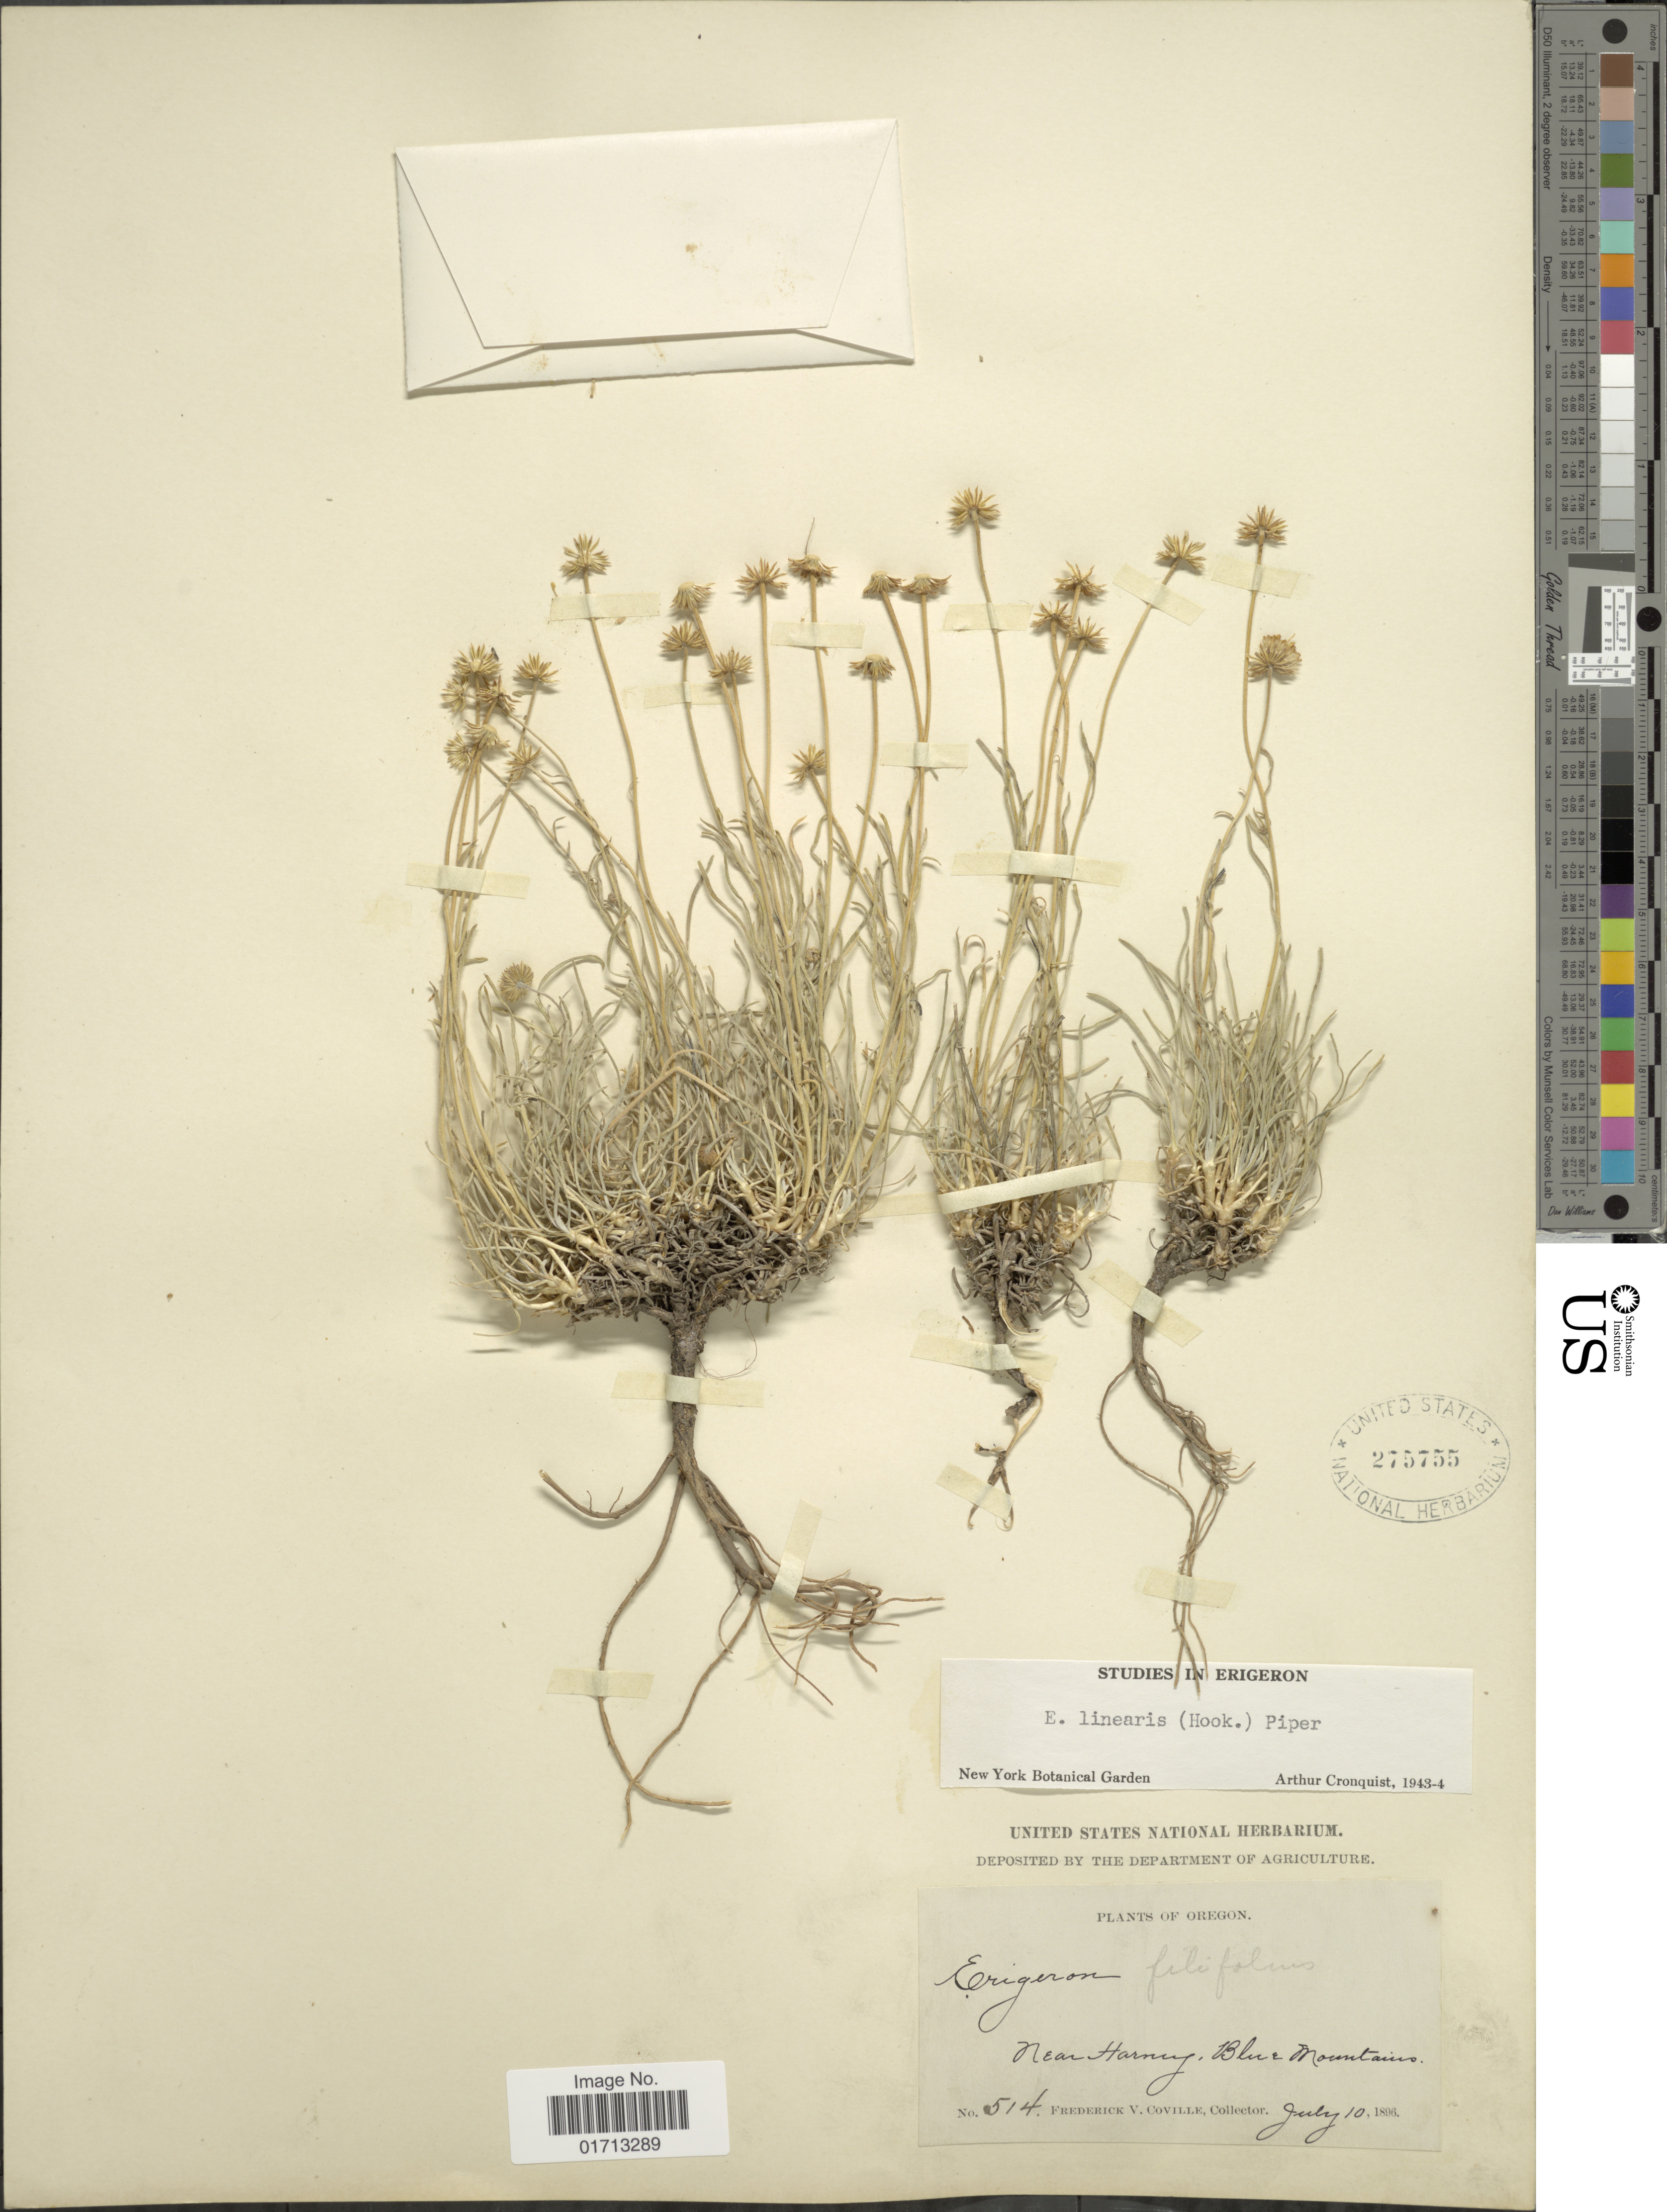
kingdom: Plantae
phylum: Tracheophyta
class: Magnoliopsida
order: Asterales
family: Asteraceae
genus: Erigeron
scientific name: Erigeron linearis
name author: (Hook.) Piper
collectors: F. V. Coville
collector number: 514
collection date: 1896-07-10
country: United States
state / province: Oregon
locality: Near Harmy, Blue Mountains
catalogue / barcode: US 275755